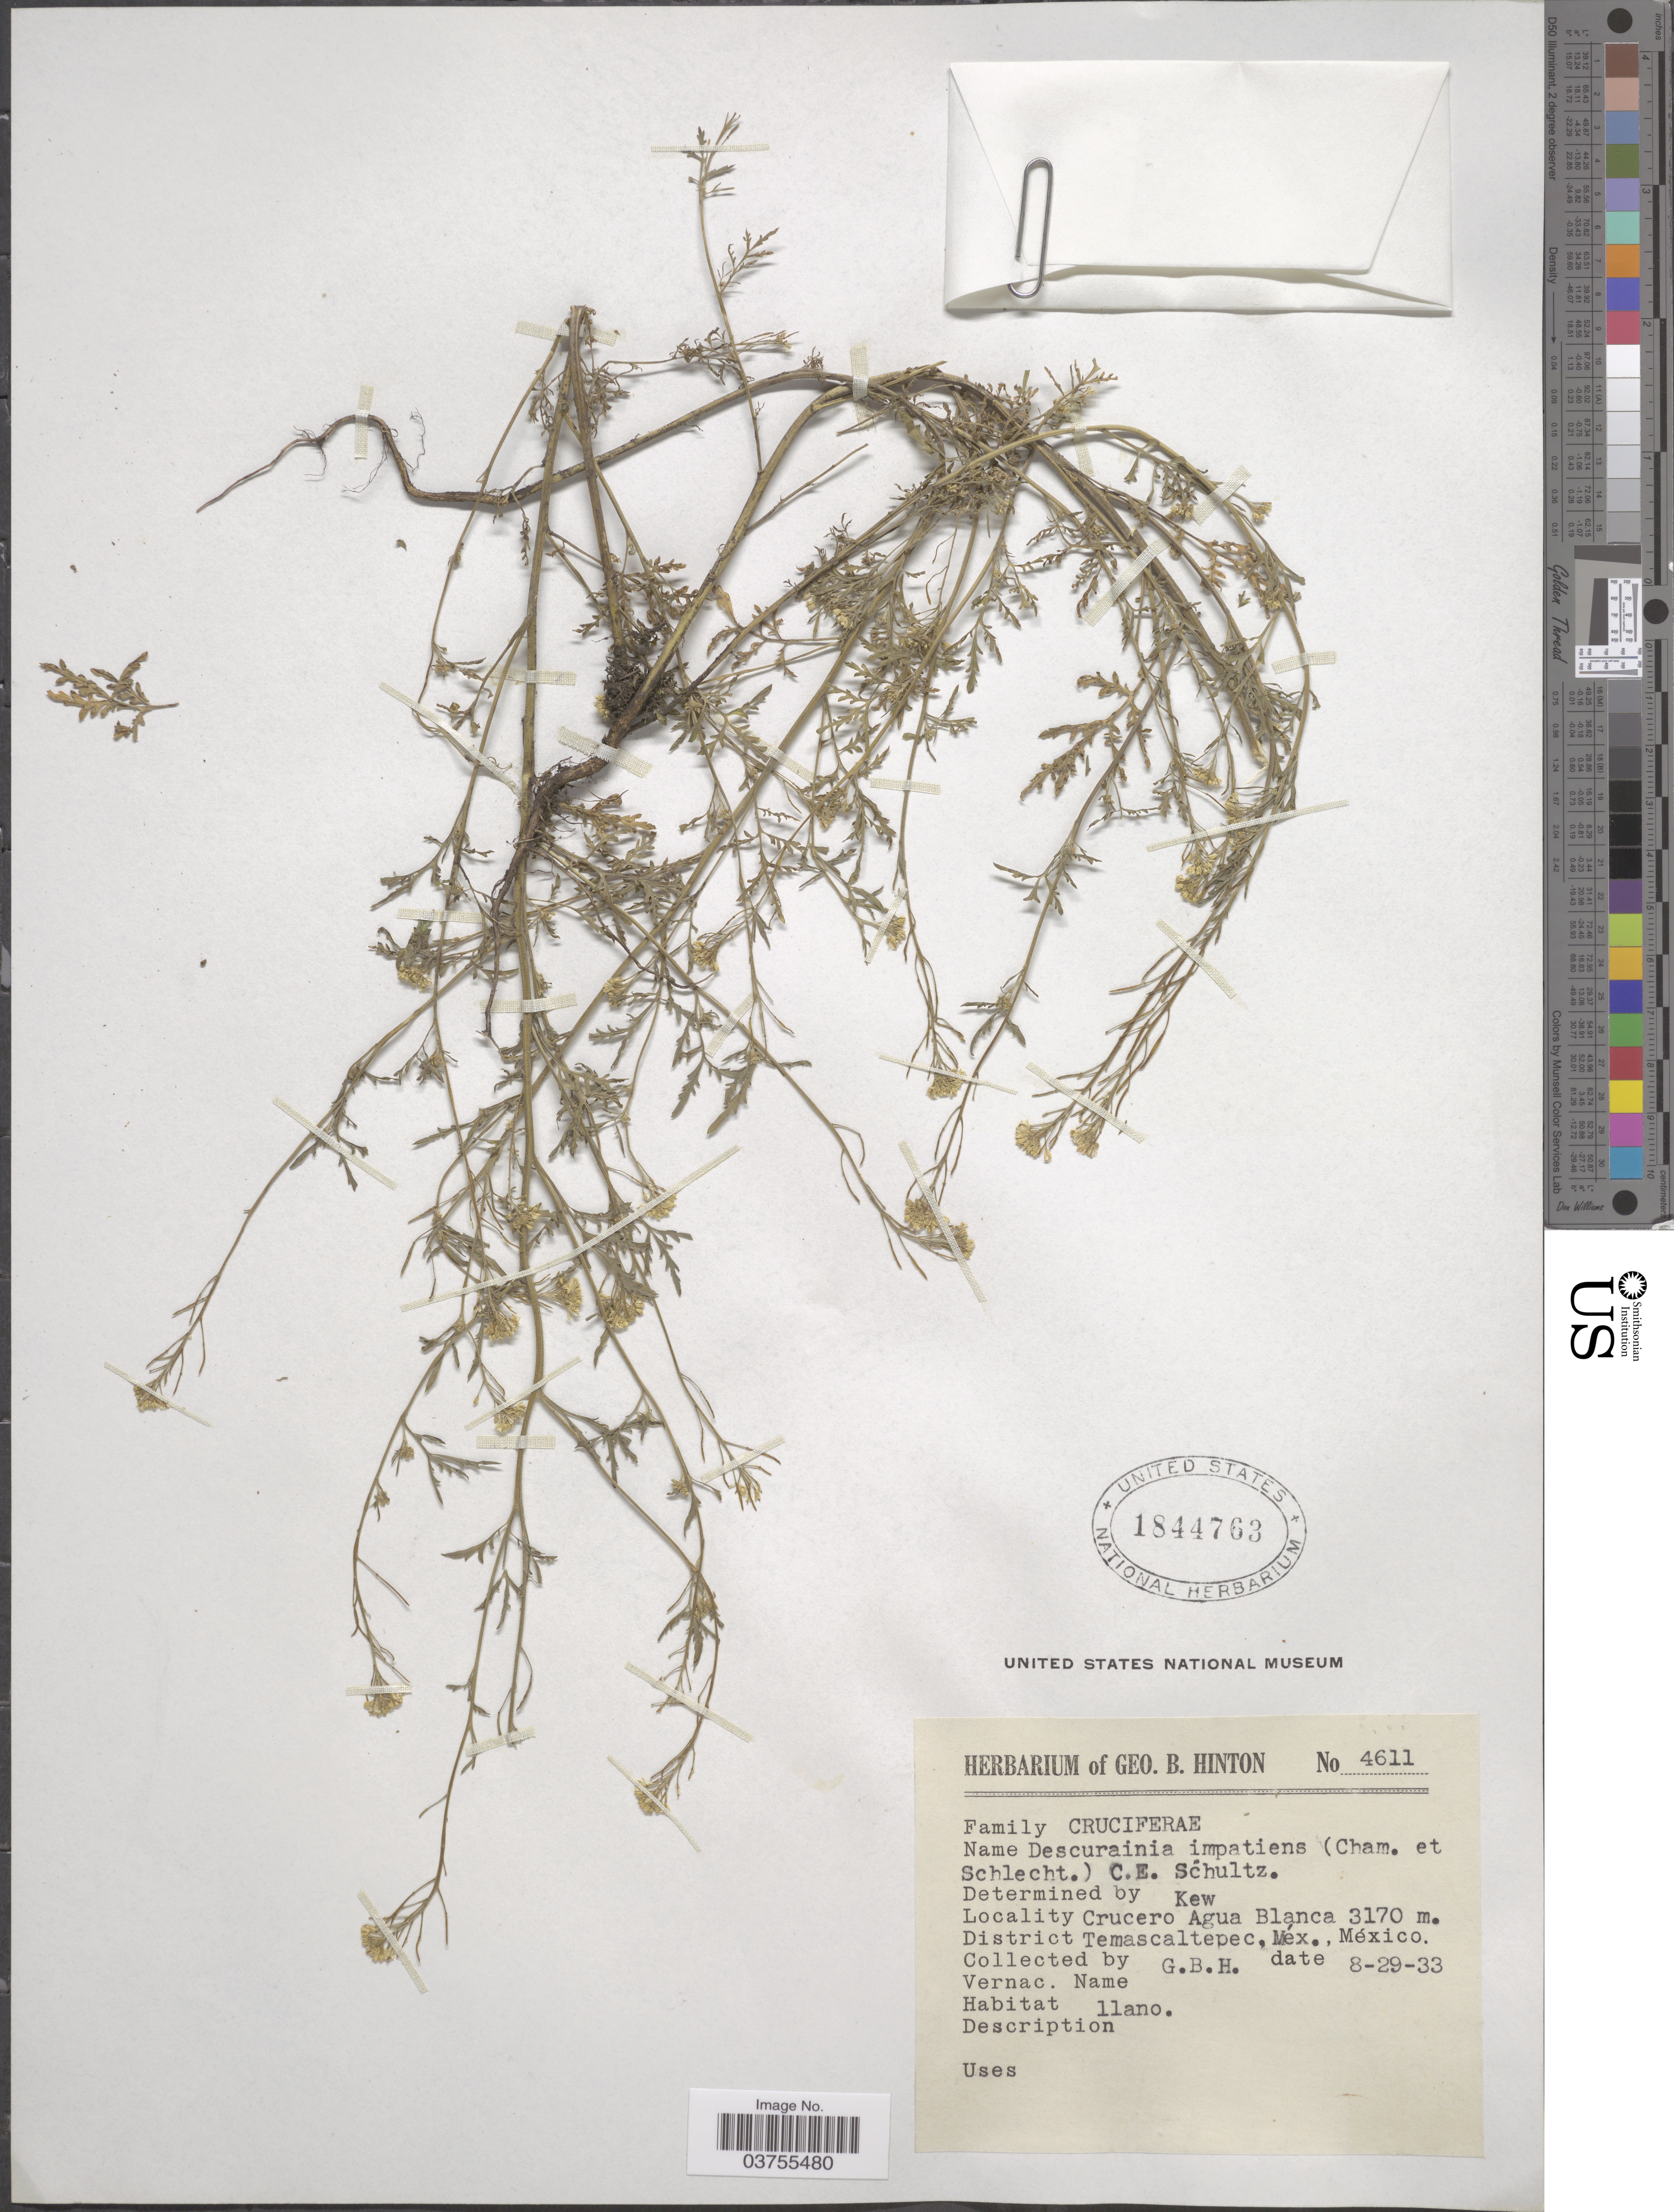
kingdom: Plantae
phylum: Tracheophyta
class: Magnoliopsida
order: Brassicales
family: Brassicaceae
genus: Descurainia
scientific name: Descurainia impatiens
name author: (Schltdl. et al.) O.E. Schulz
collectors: G. B. Hinton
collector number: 4611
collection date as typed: Transcribed d/m/y: 29/8/33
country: Mexico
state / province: México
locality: Temascaltepec. Crucero Agua Blanca.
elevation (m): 3170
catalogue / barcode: US 1844763